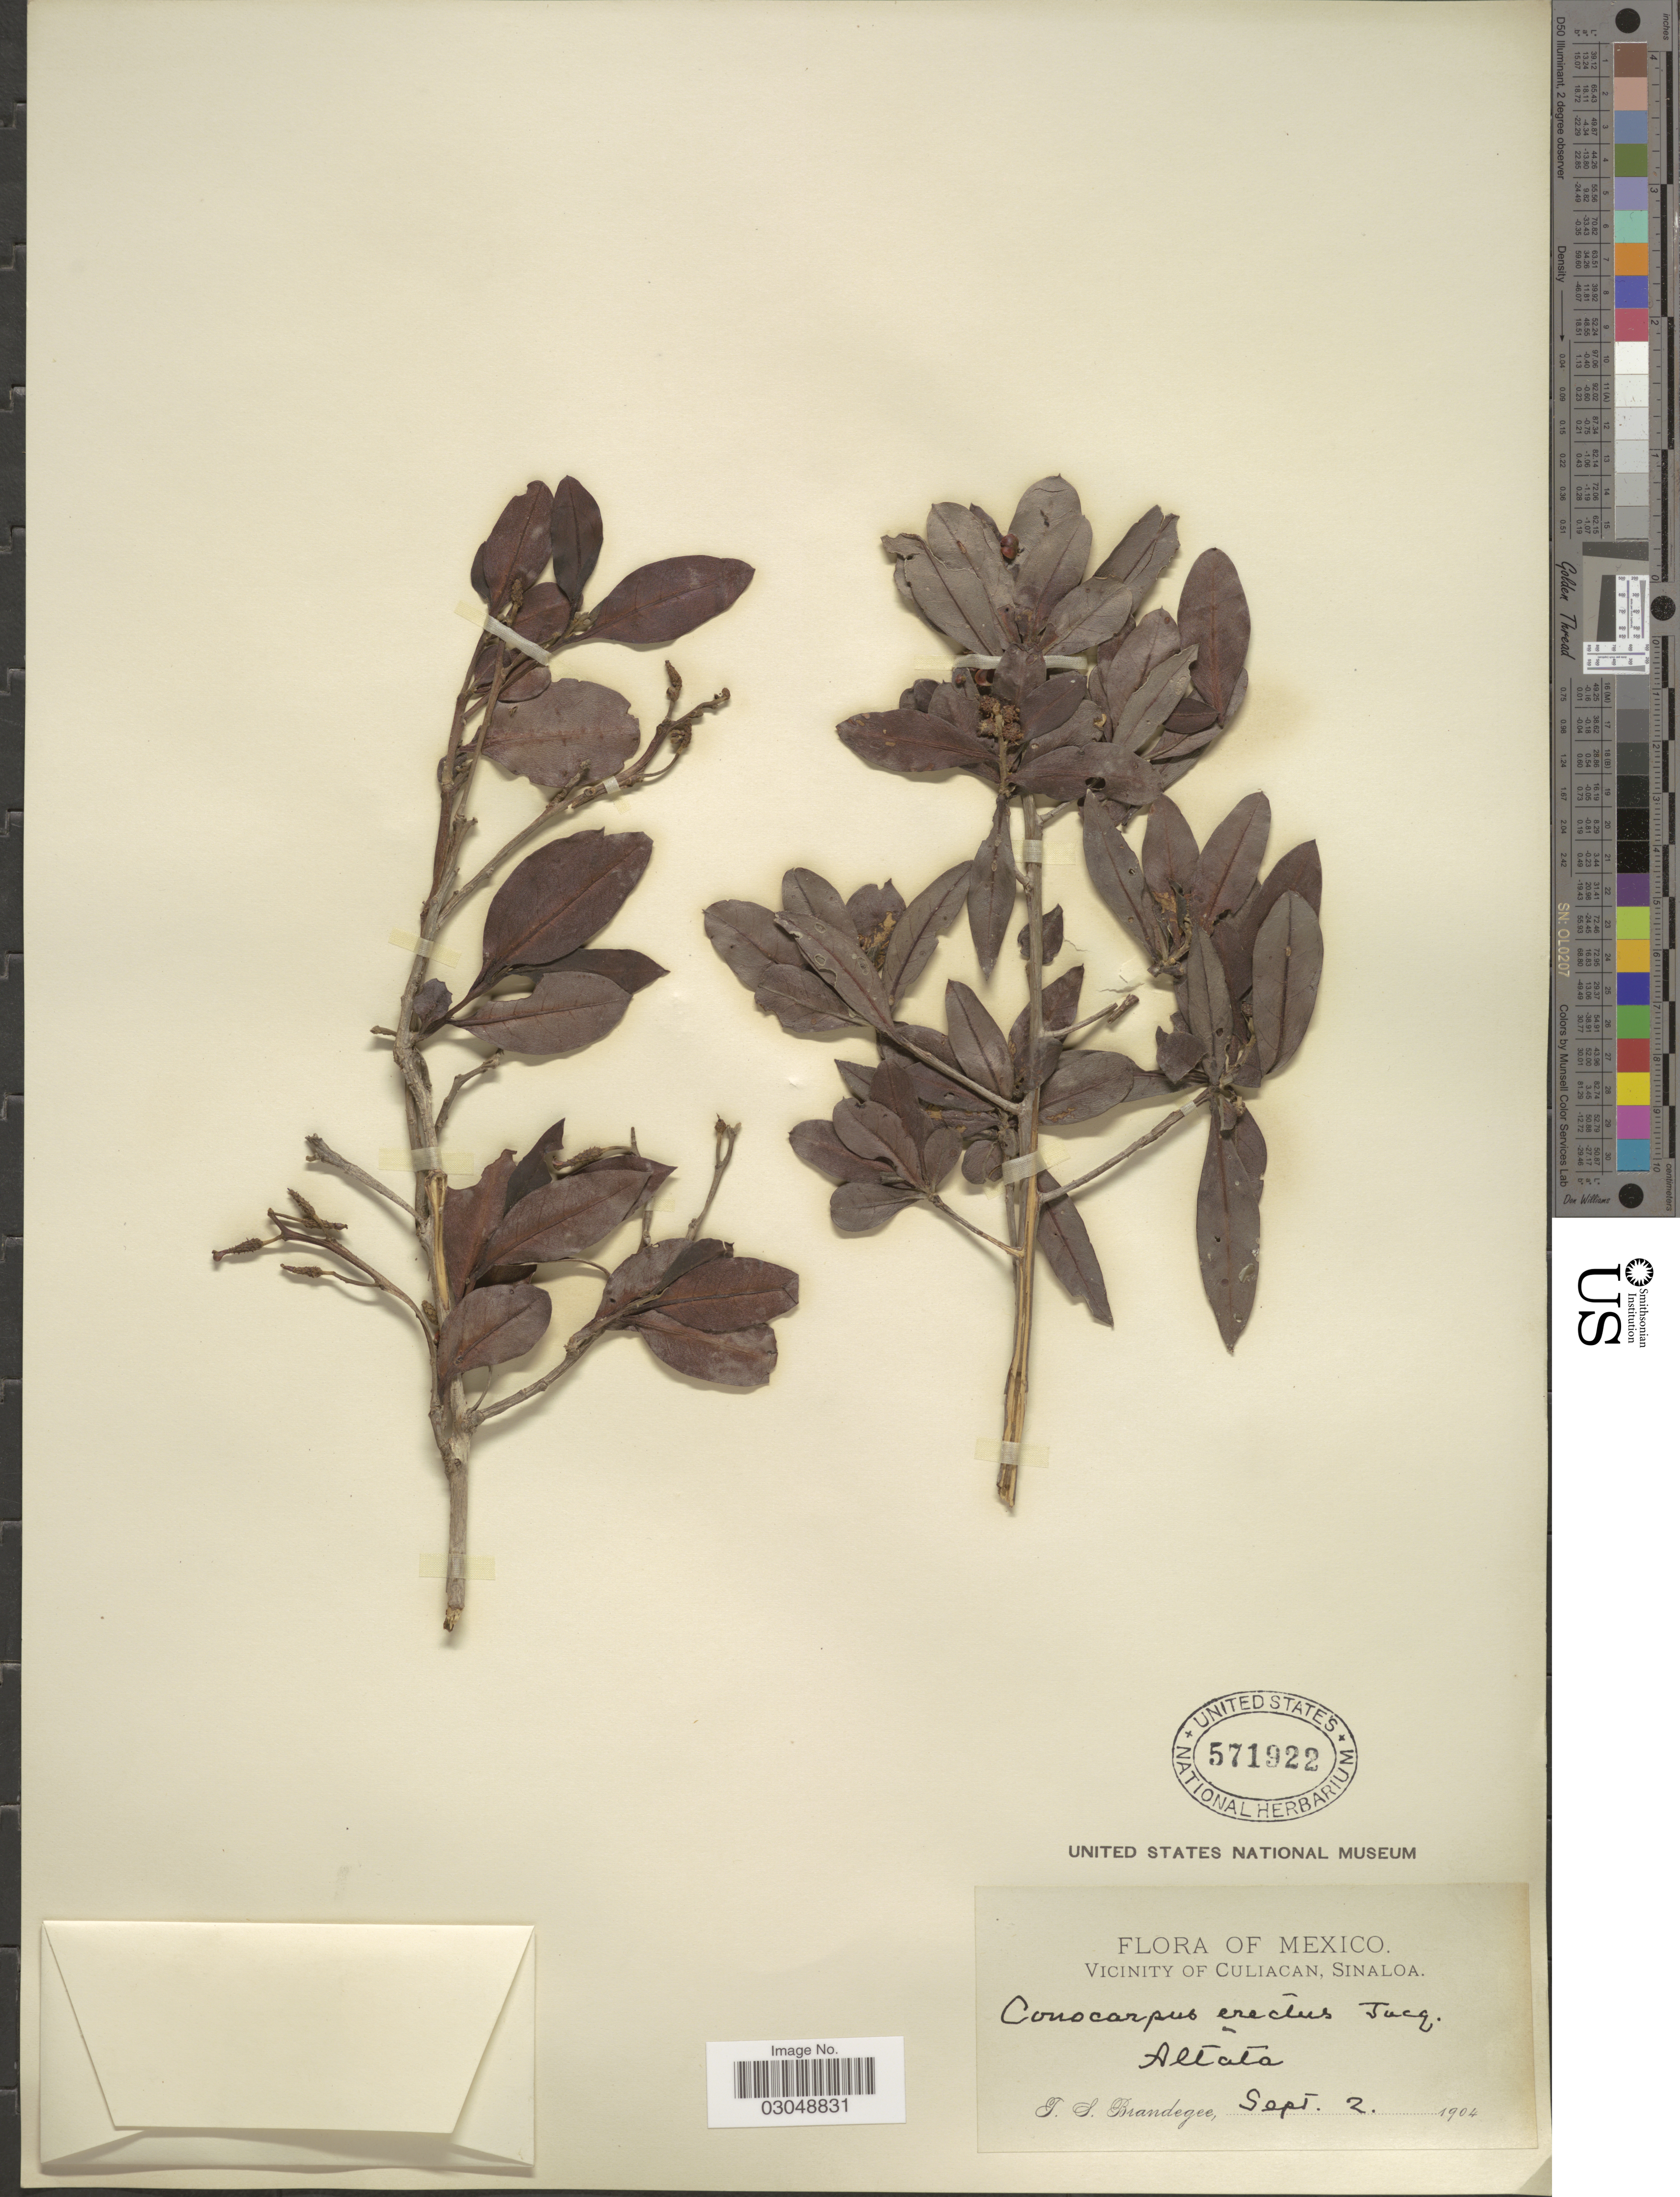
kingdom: Plantae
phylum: Tracheophyta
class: Magnoliopsida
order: Myrtales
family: Combretaceae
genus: Conocarpus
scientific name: Conocarpus erectus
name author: L.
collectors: T. S. Brandegee (herbarium)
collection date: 1904-09-02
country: Mexico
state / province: Sinaloa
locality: Vicinity of Culiacan. Altata.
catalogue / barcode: US 571922